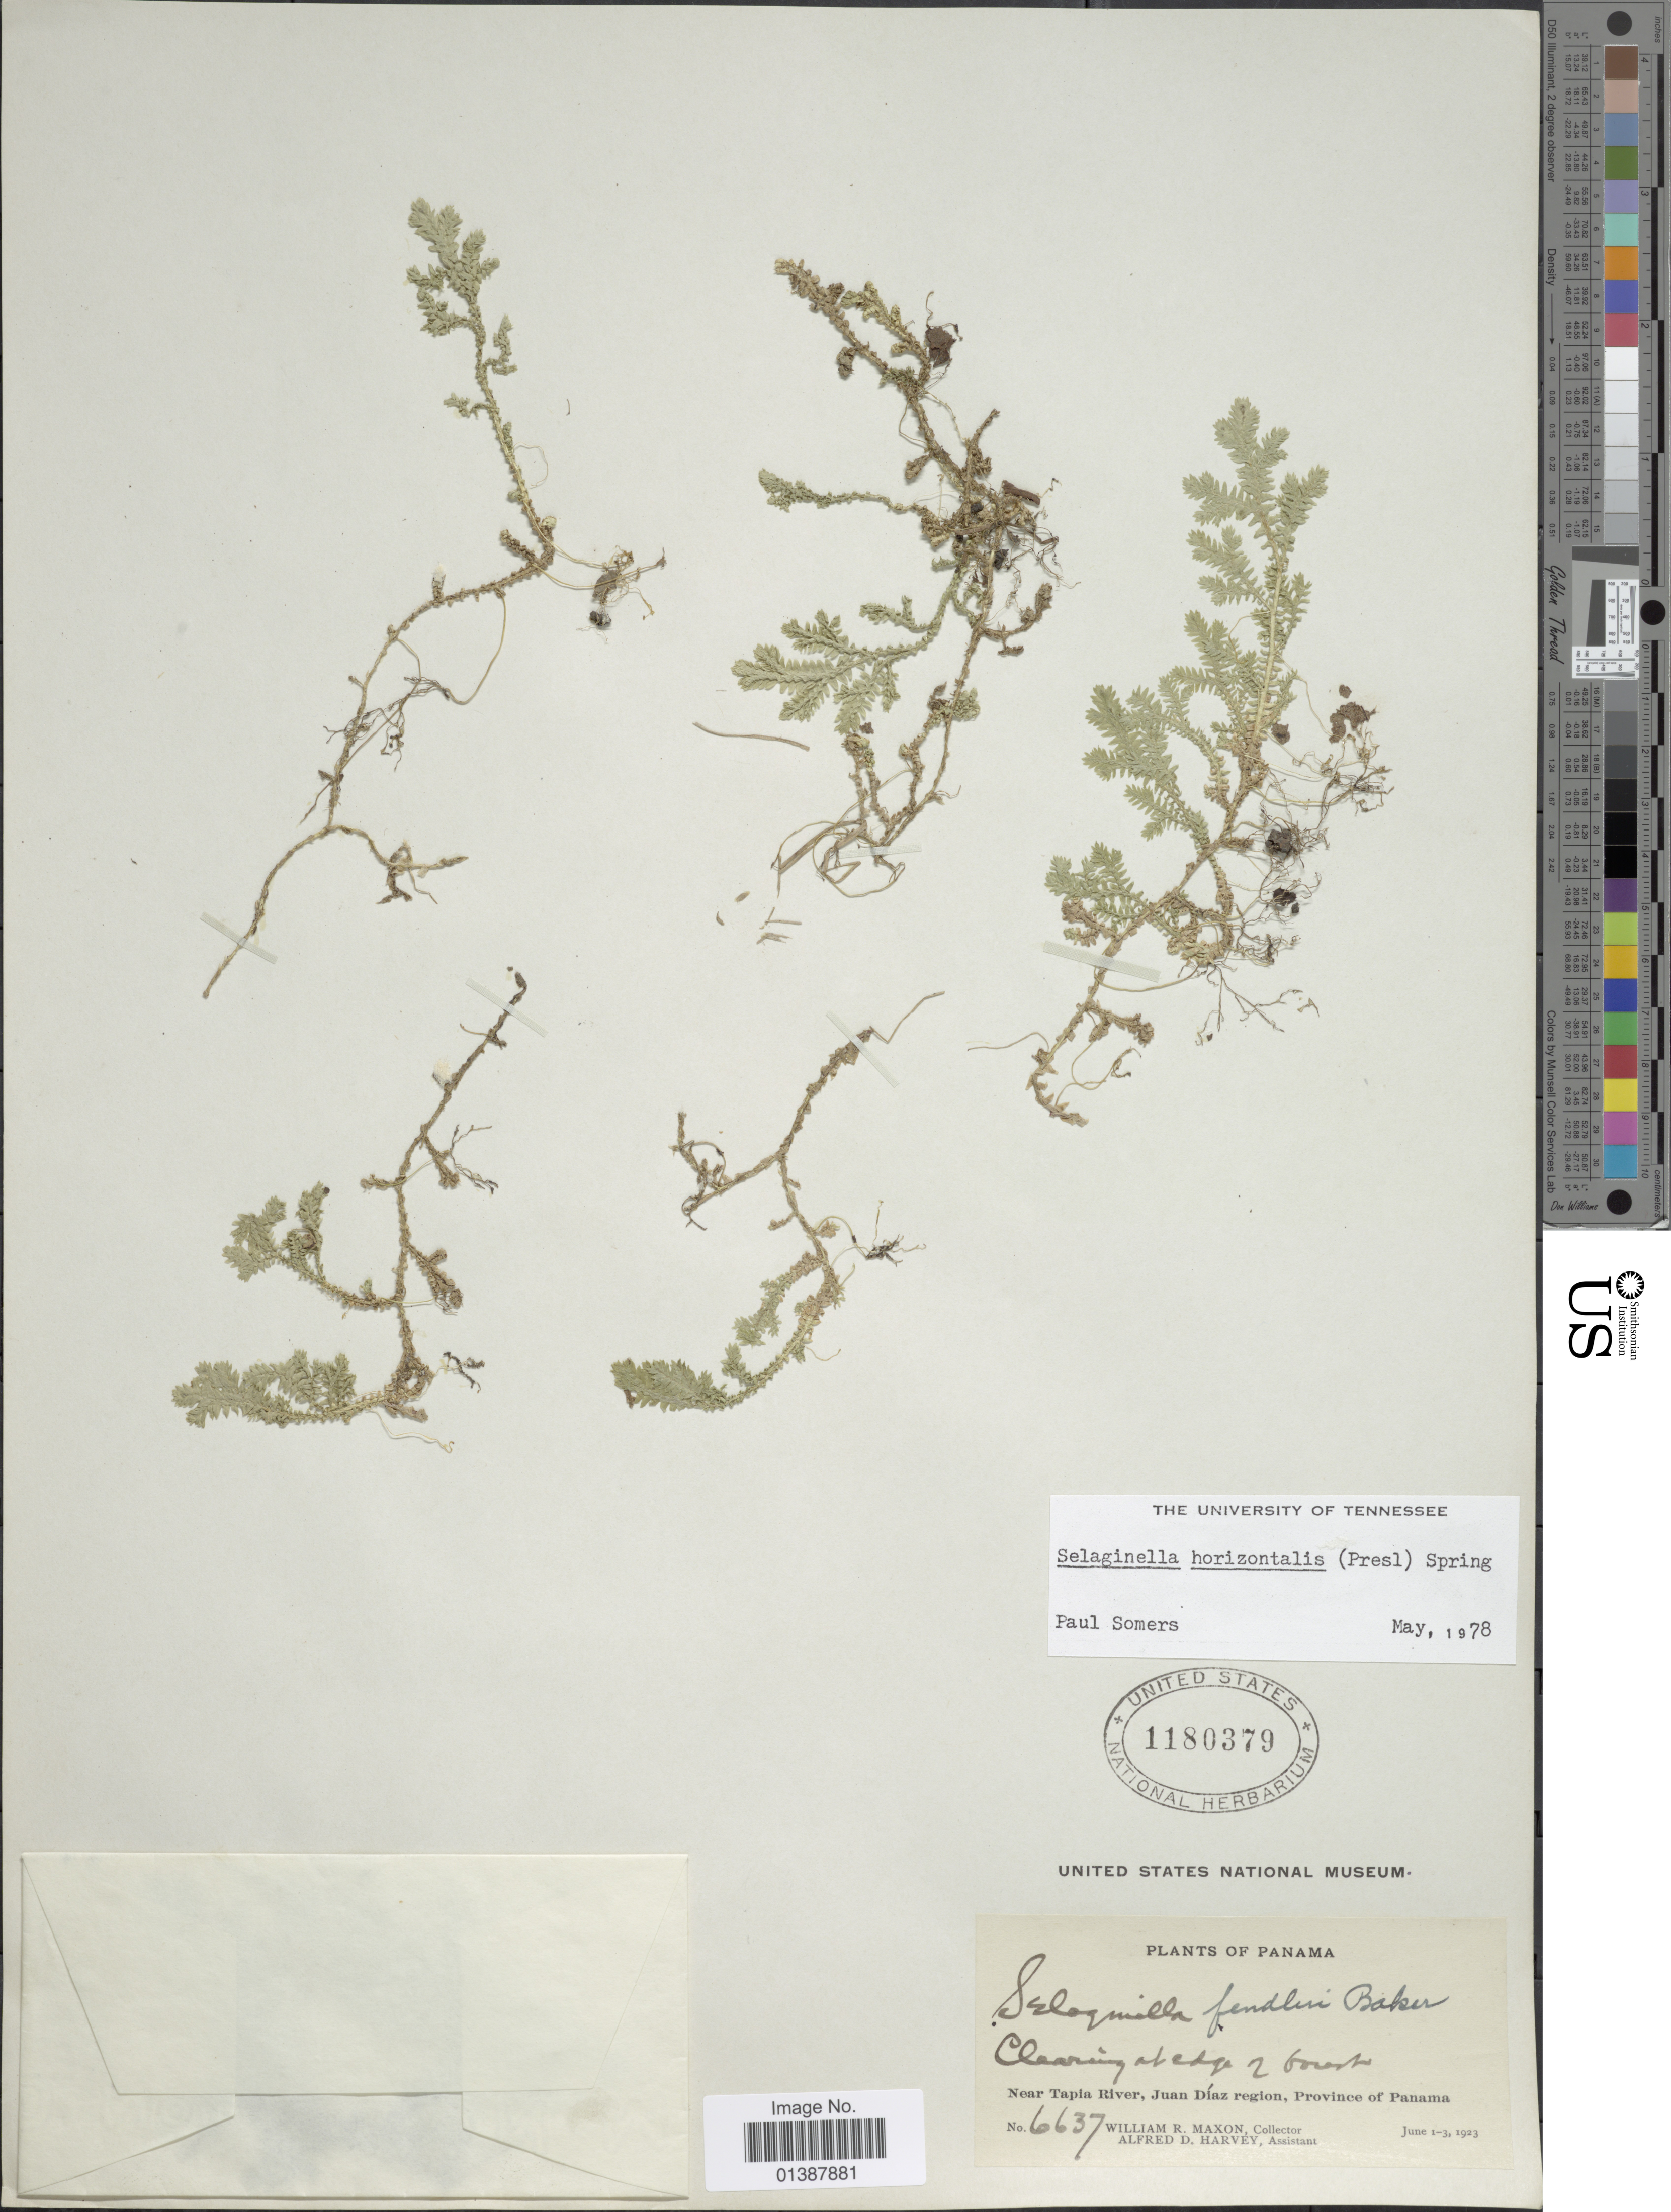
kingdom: Plantae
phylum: Tracheophyta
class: Lycopodiopsida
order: Selaginellales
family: Selaginellaceae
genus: Selaginella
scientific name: Selaginella horizontalis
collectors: W. R. Maxon & A. D. Harvey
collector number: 6637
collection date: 1923-06-01/1923-06-03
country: Panama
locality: Near Taipa River, Juan Díaz region, Province of Panama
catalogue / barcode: US 1180379